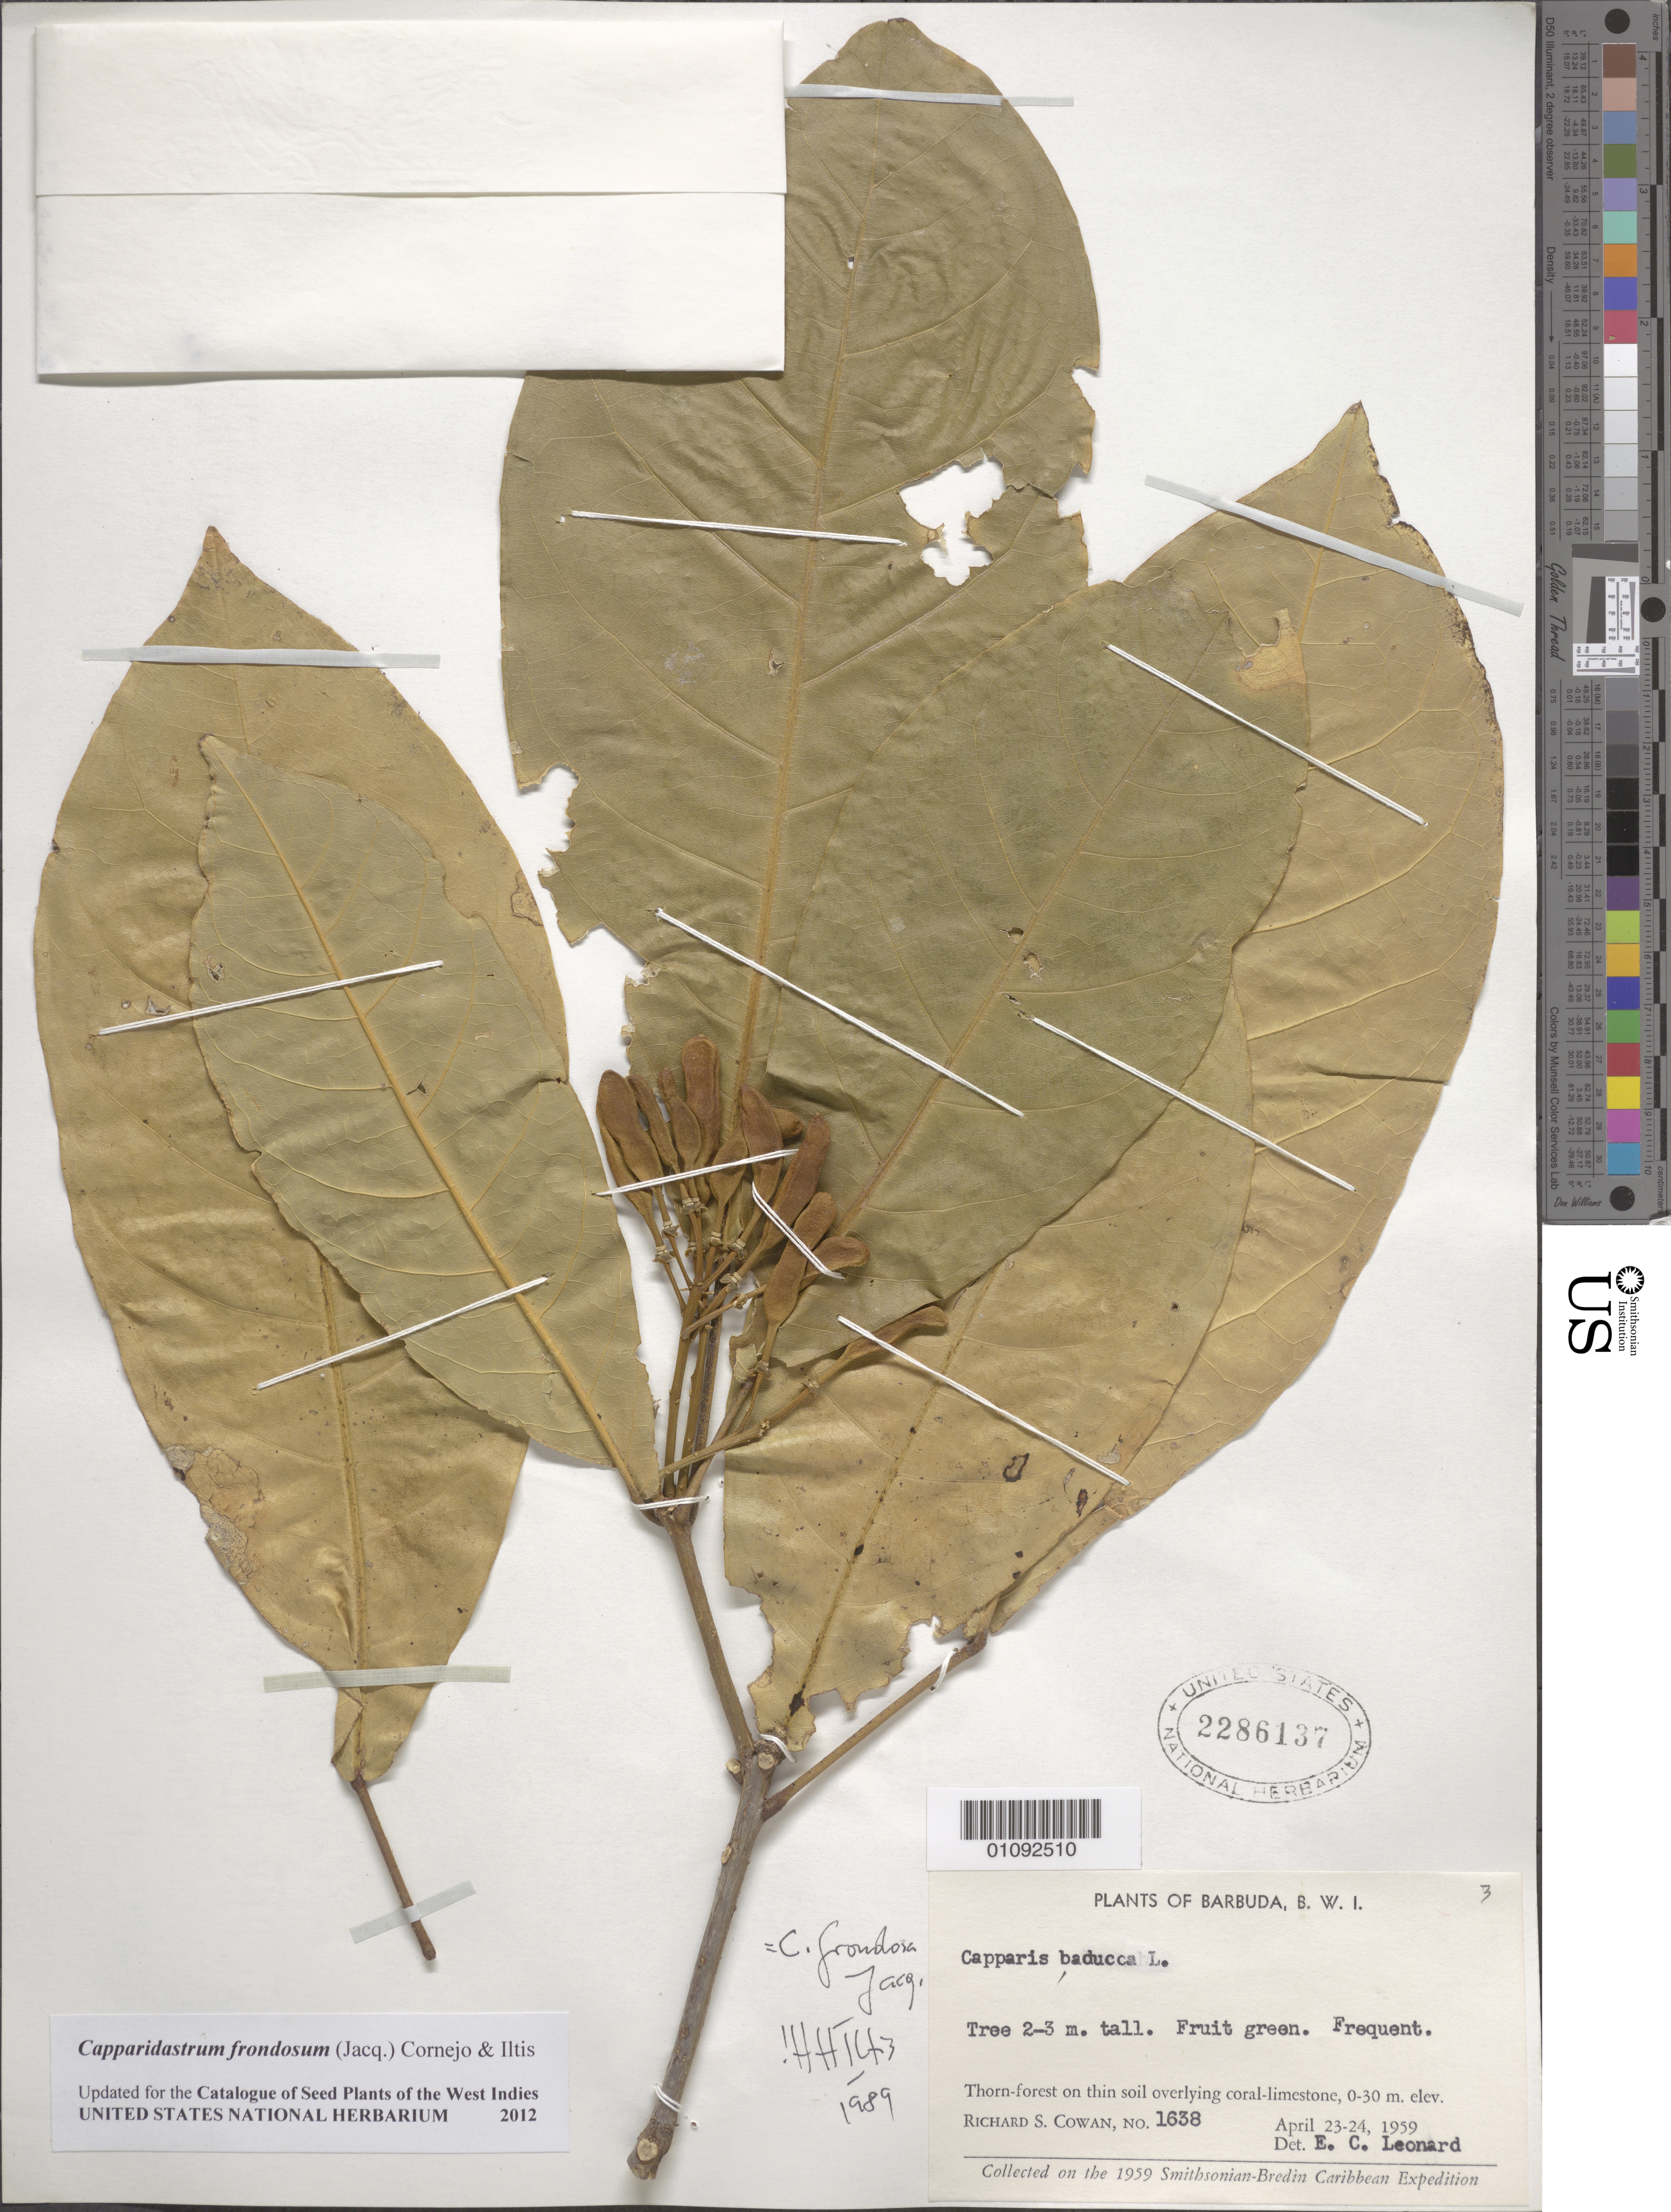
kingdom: Plantae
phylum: Tracheophyta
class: Magnoliopsida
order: Brassicales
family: Capparaceae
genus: Capparidastrum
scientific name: Capparidastrum frondosum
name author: (Jacq.) Cornejo & Iltis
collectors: R. S. Cowan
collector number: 1638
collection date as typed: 23 Apr 1959 to 24 Apr 1959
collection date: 1959-04-23/1959-04-24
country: Antigua and Barbuda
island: Barbuda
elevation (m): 0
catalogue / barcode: US 2286137